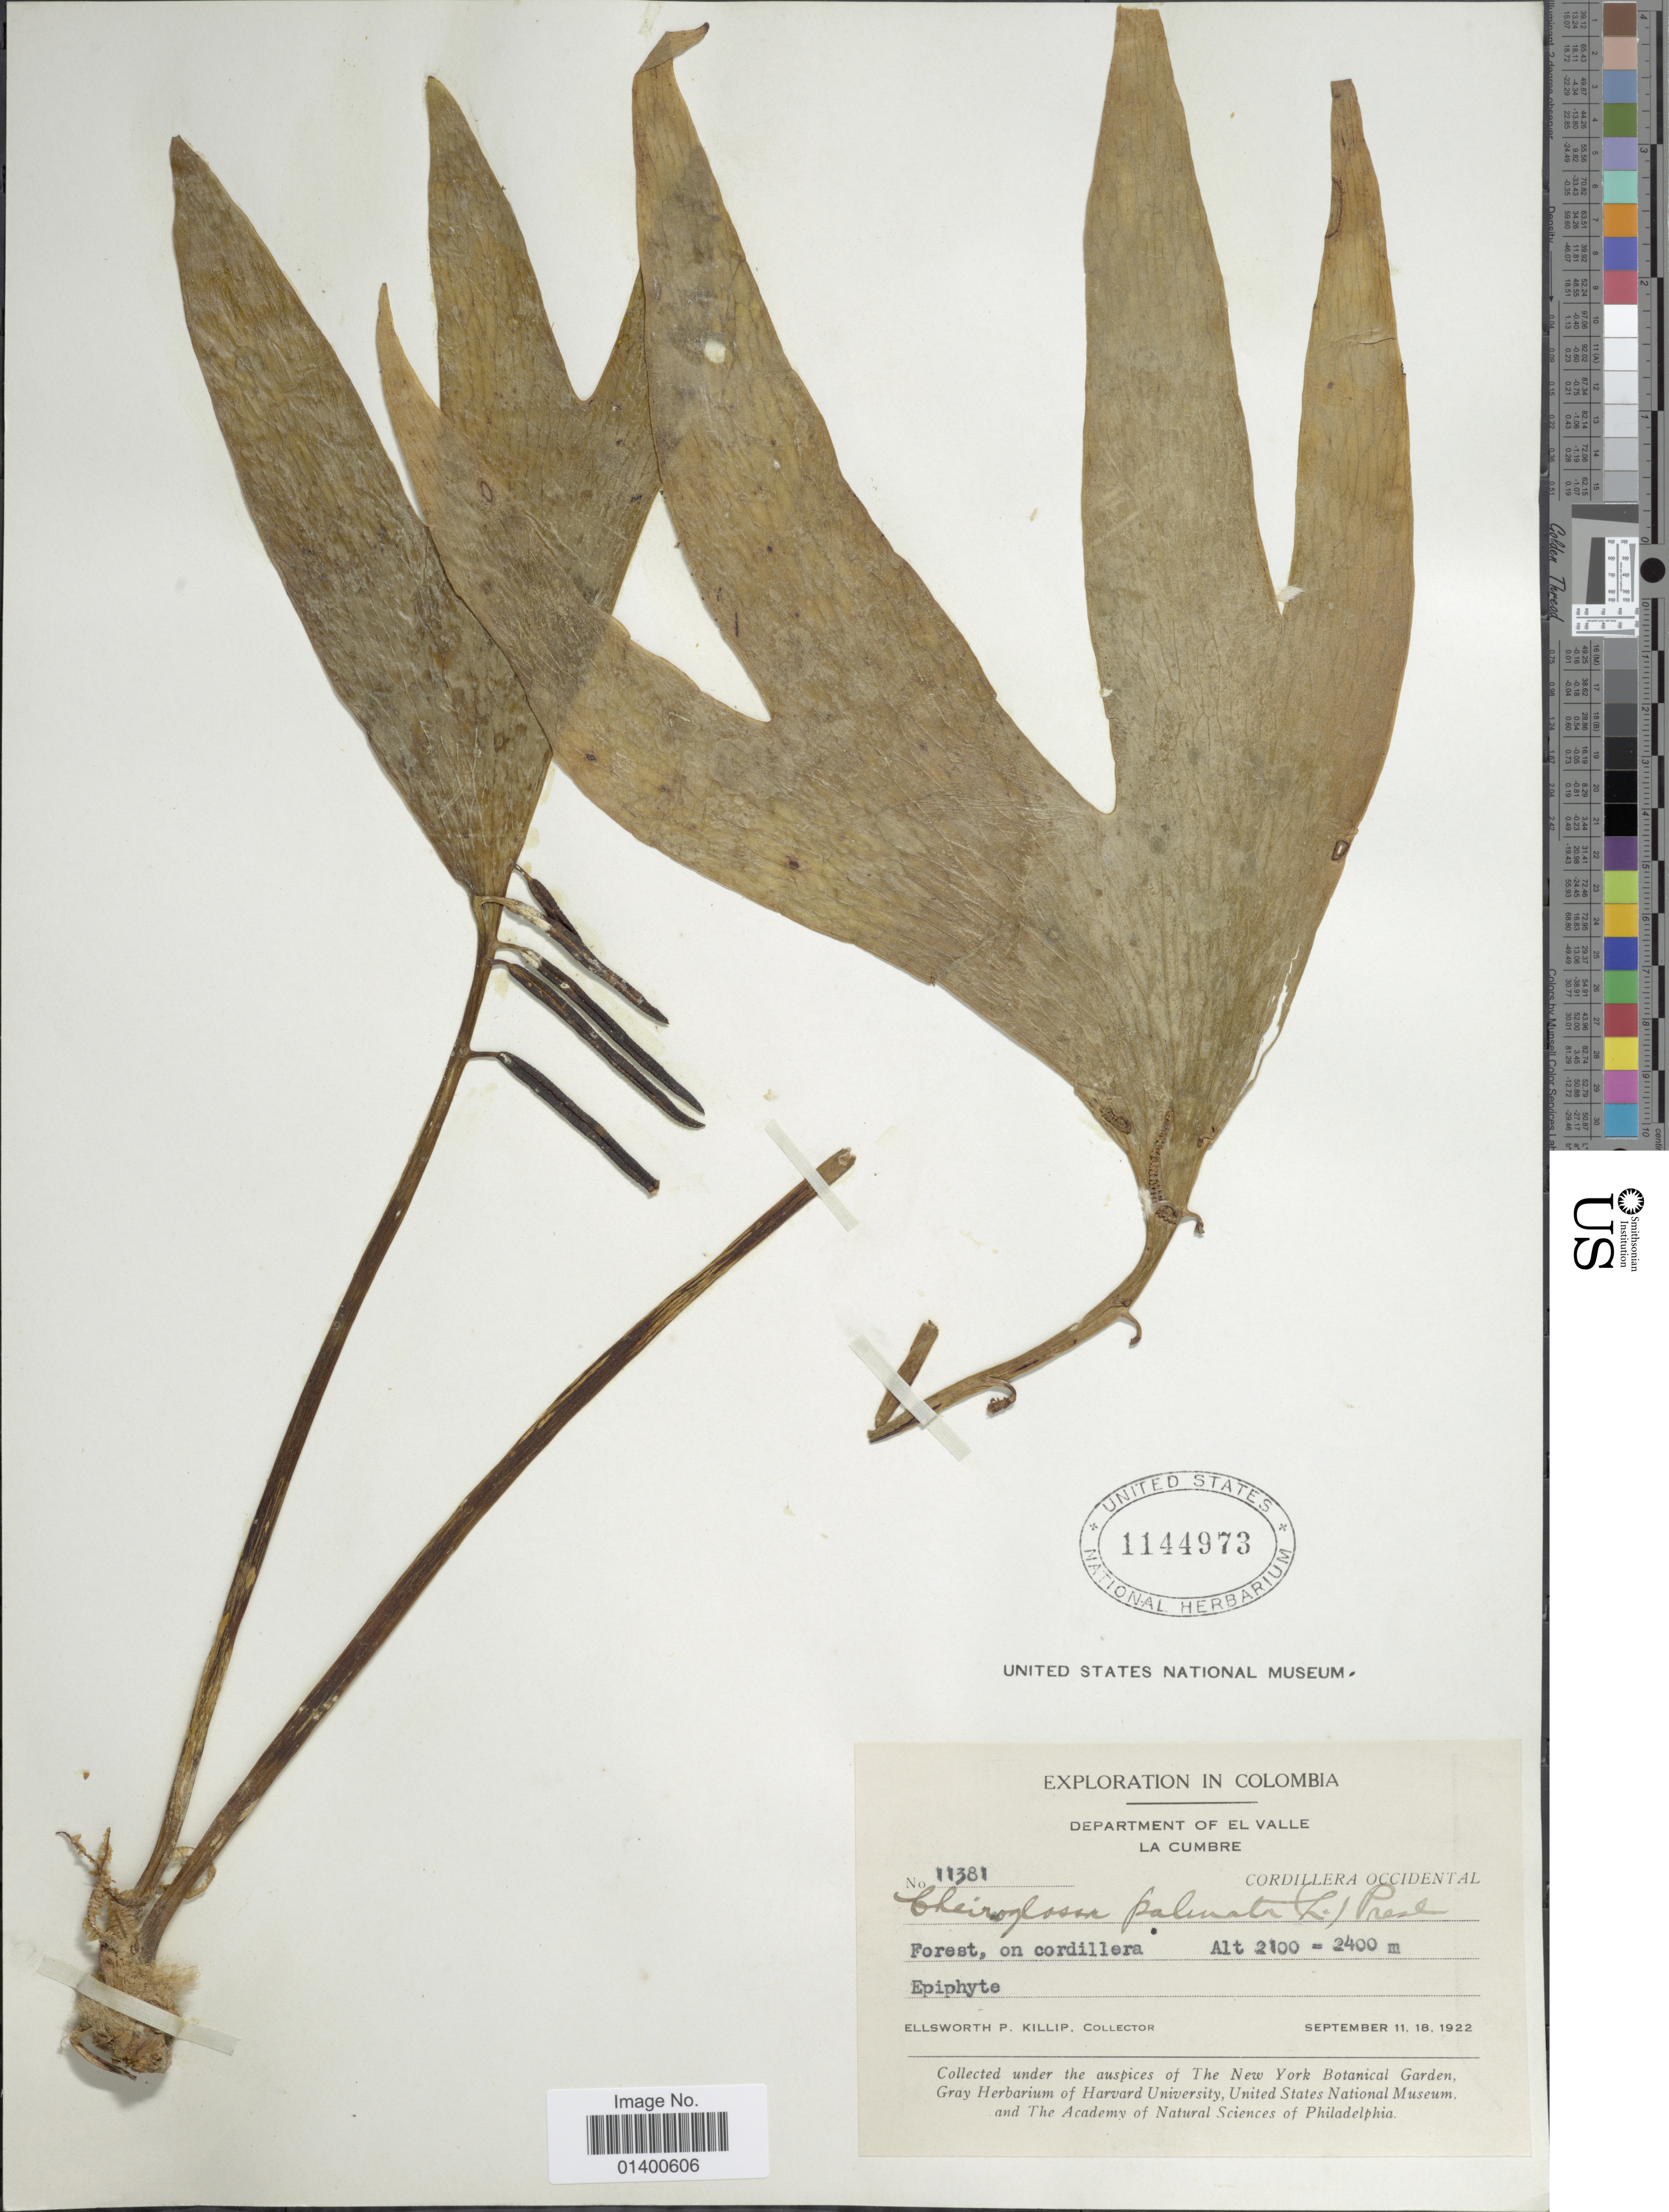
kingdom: Plantae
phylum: Tracheophyta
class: Polypodiopsida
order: Ophioglossales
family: Ophioglossaceae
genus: Cheiroglossa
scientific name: Cheiroglossa palmata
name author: (L.) C. Presl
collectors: E. P. Killip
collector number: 11381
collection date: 1922-09-11/1922-09-18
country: Colombia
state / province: Valle del Cauca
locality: Department of El Valle, La Cumbre, Cordillera Occidental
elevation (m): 2100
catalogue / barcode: US 1144973